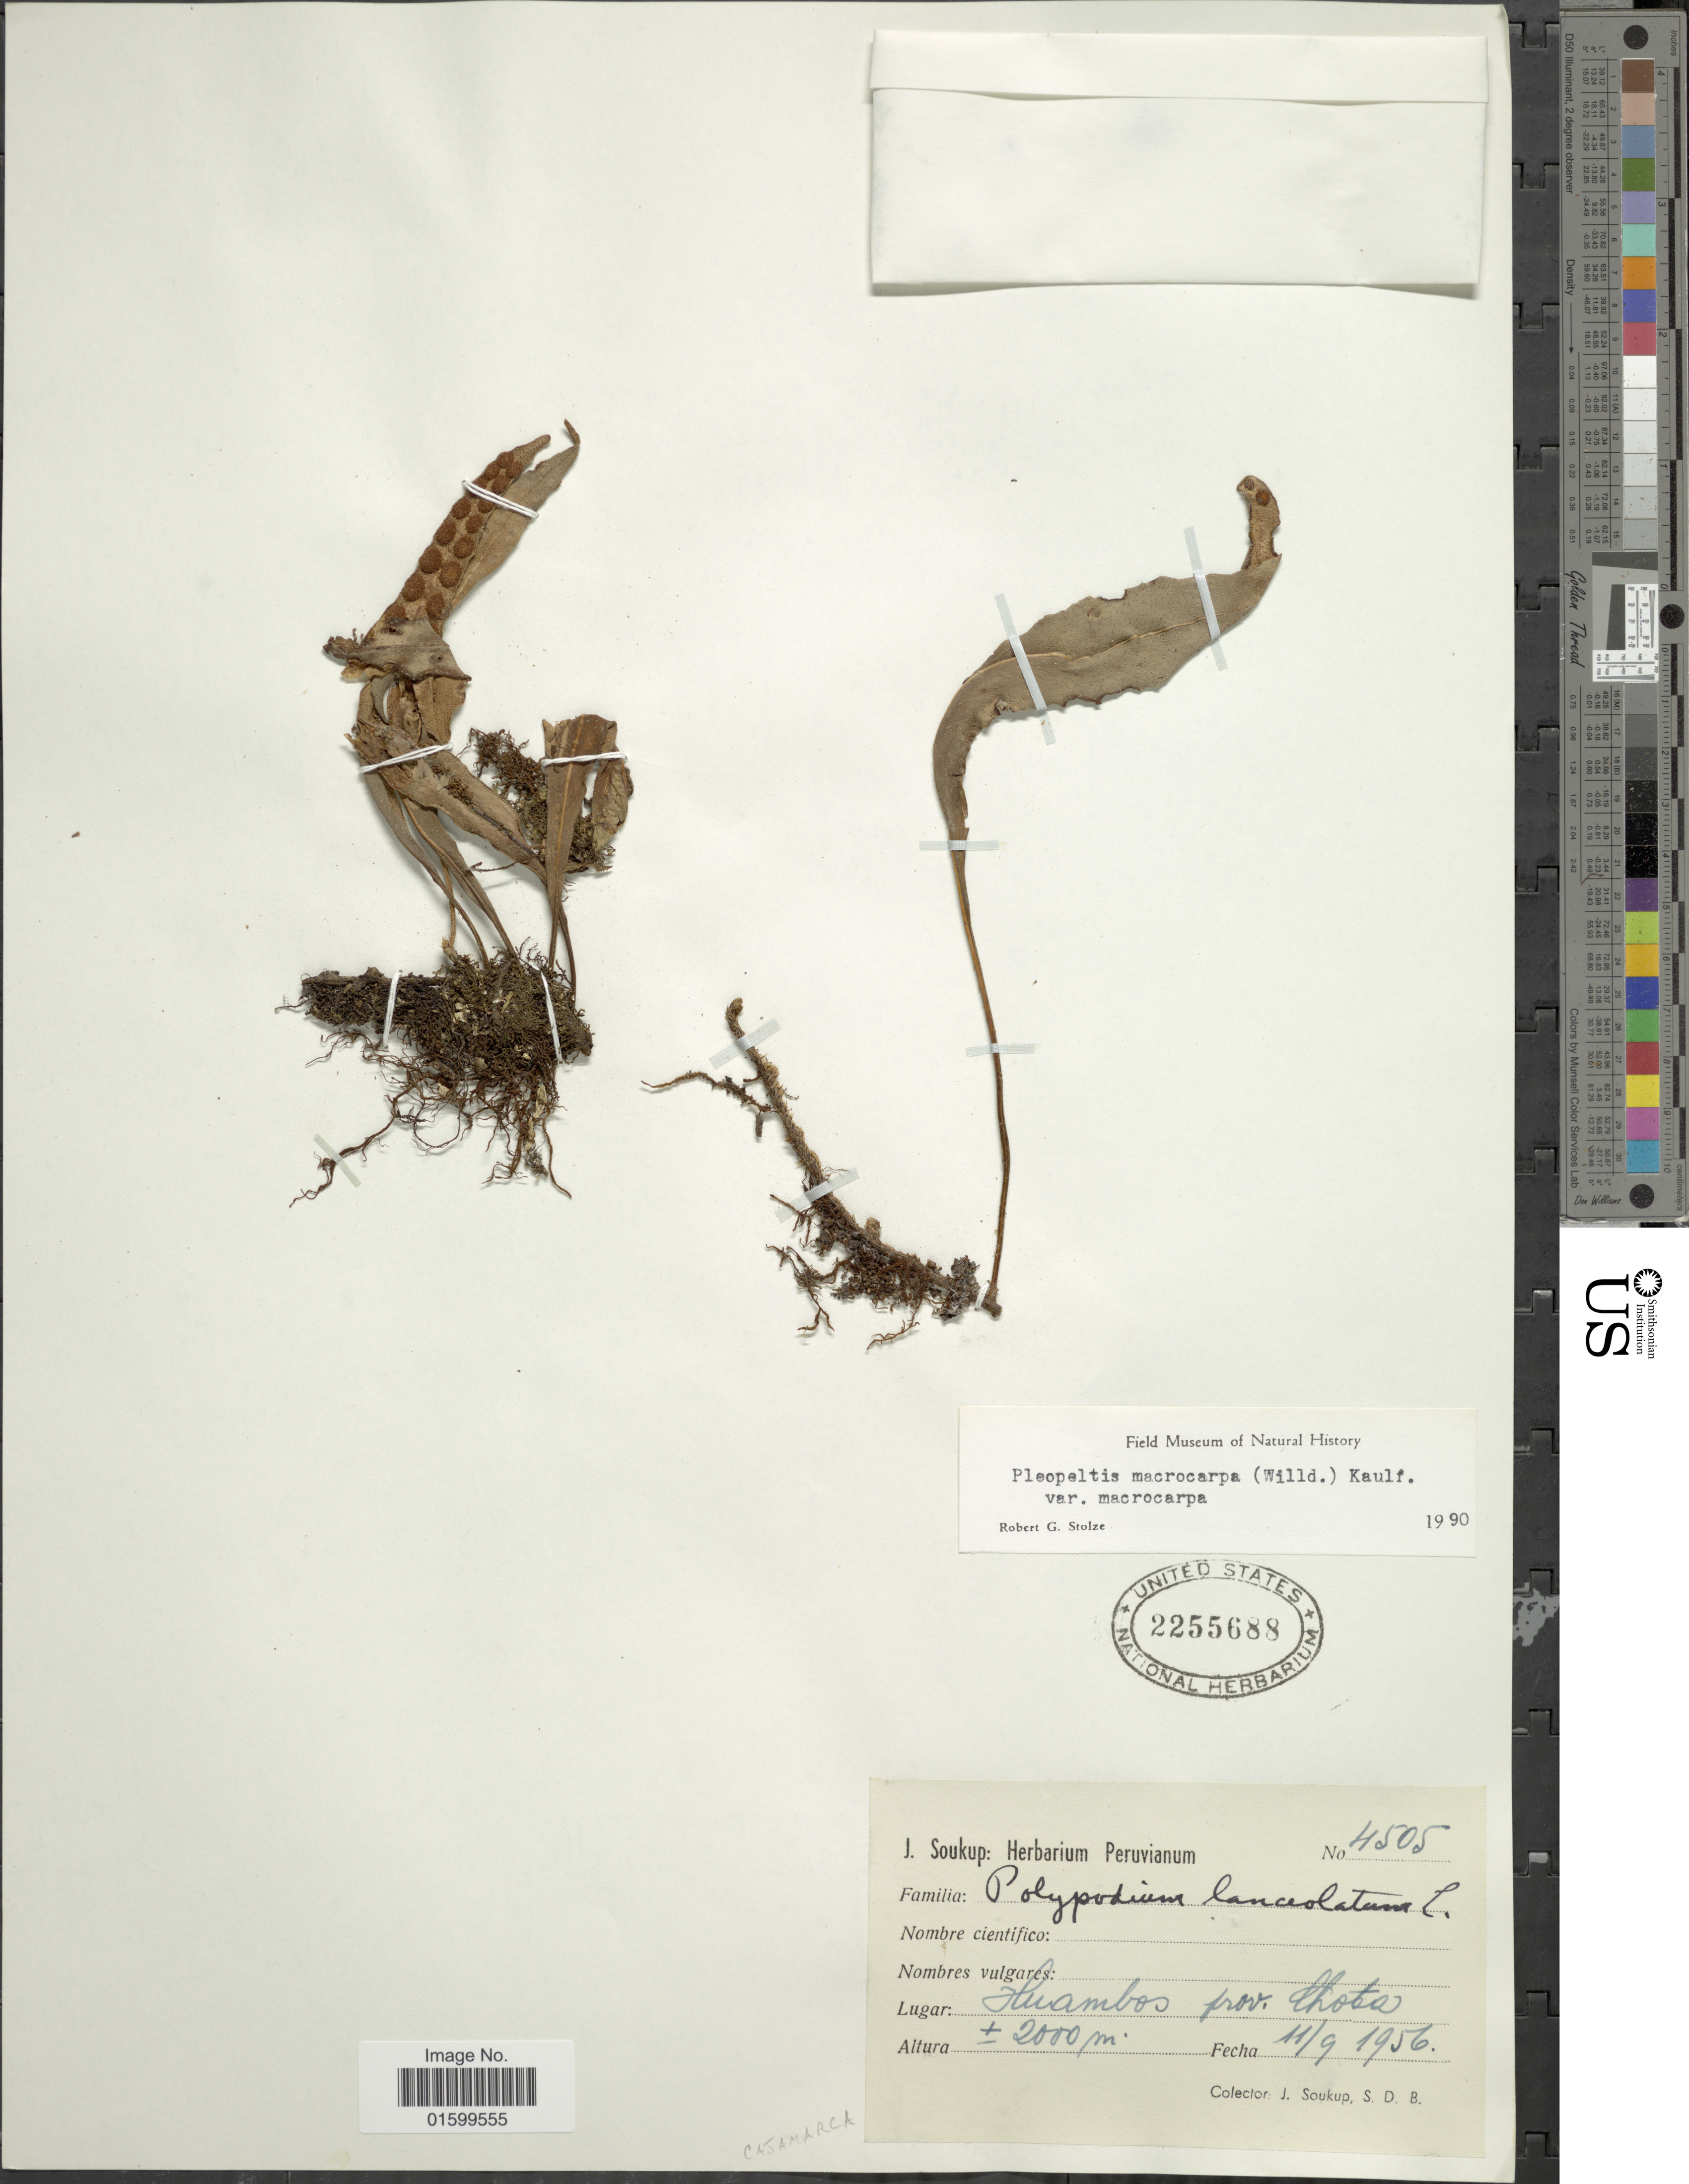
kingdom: Plantae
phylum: Tracheophyta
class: Polypodiopsida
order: Polypodiales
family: Polypodiaceae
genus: Pleopeltis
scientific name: Pleopeltis macrocarpa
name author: (Bory ex Willd.) Kaulf.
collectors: J. Soukup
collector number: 4505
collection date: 1956-09-11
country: Peru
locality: Huambos, prov. Chota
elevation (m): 2000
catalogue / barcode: US 2255688